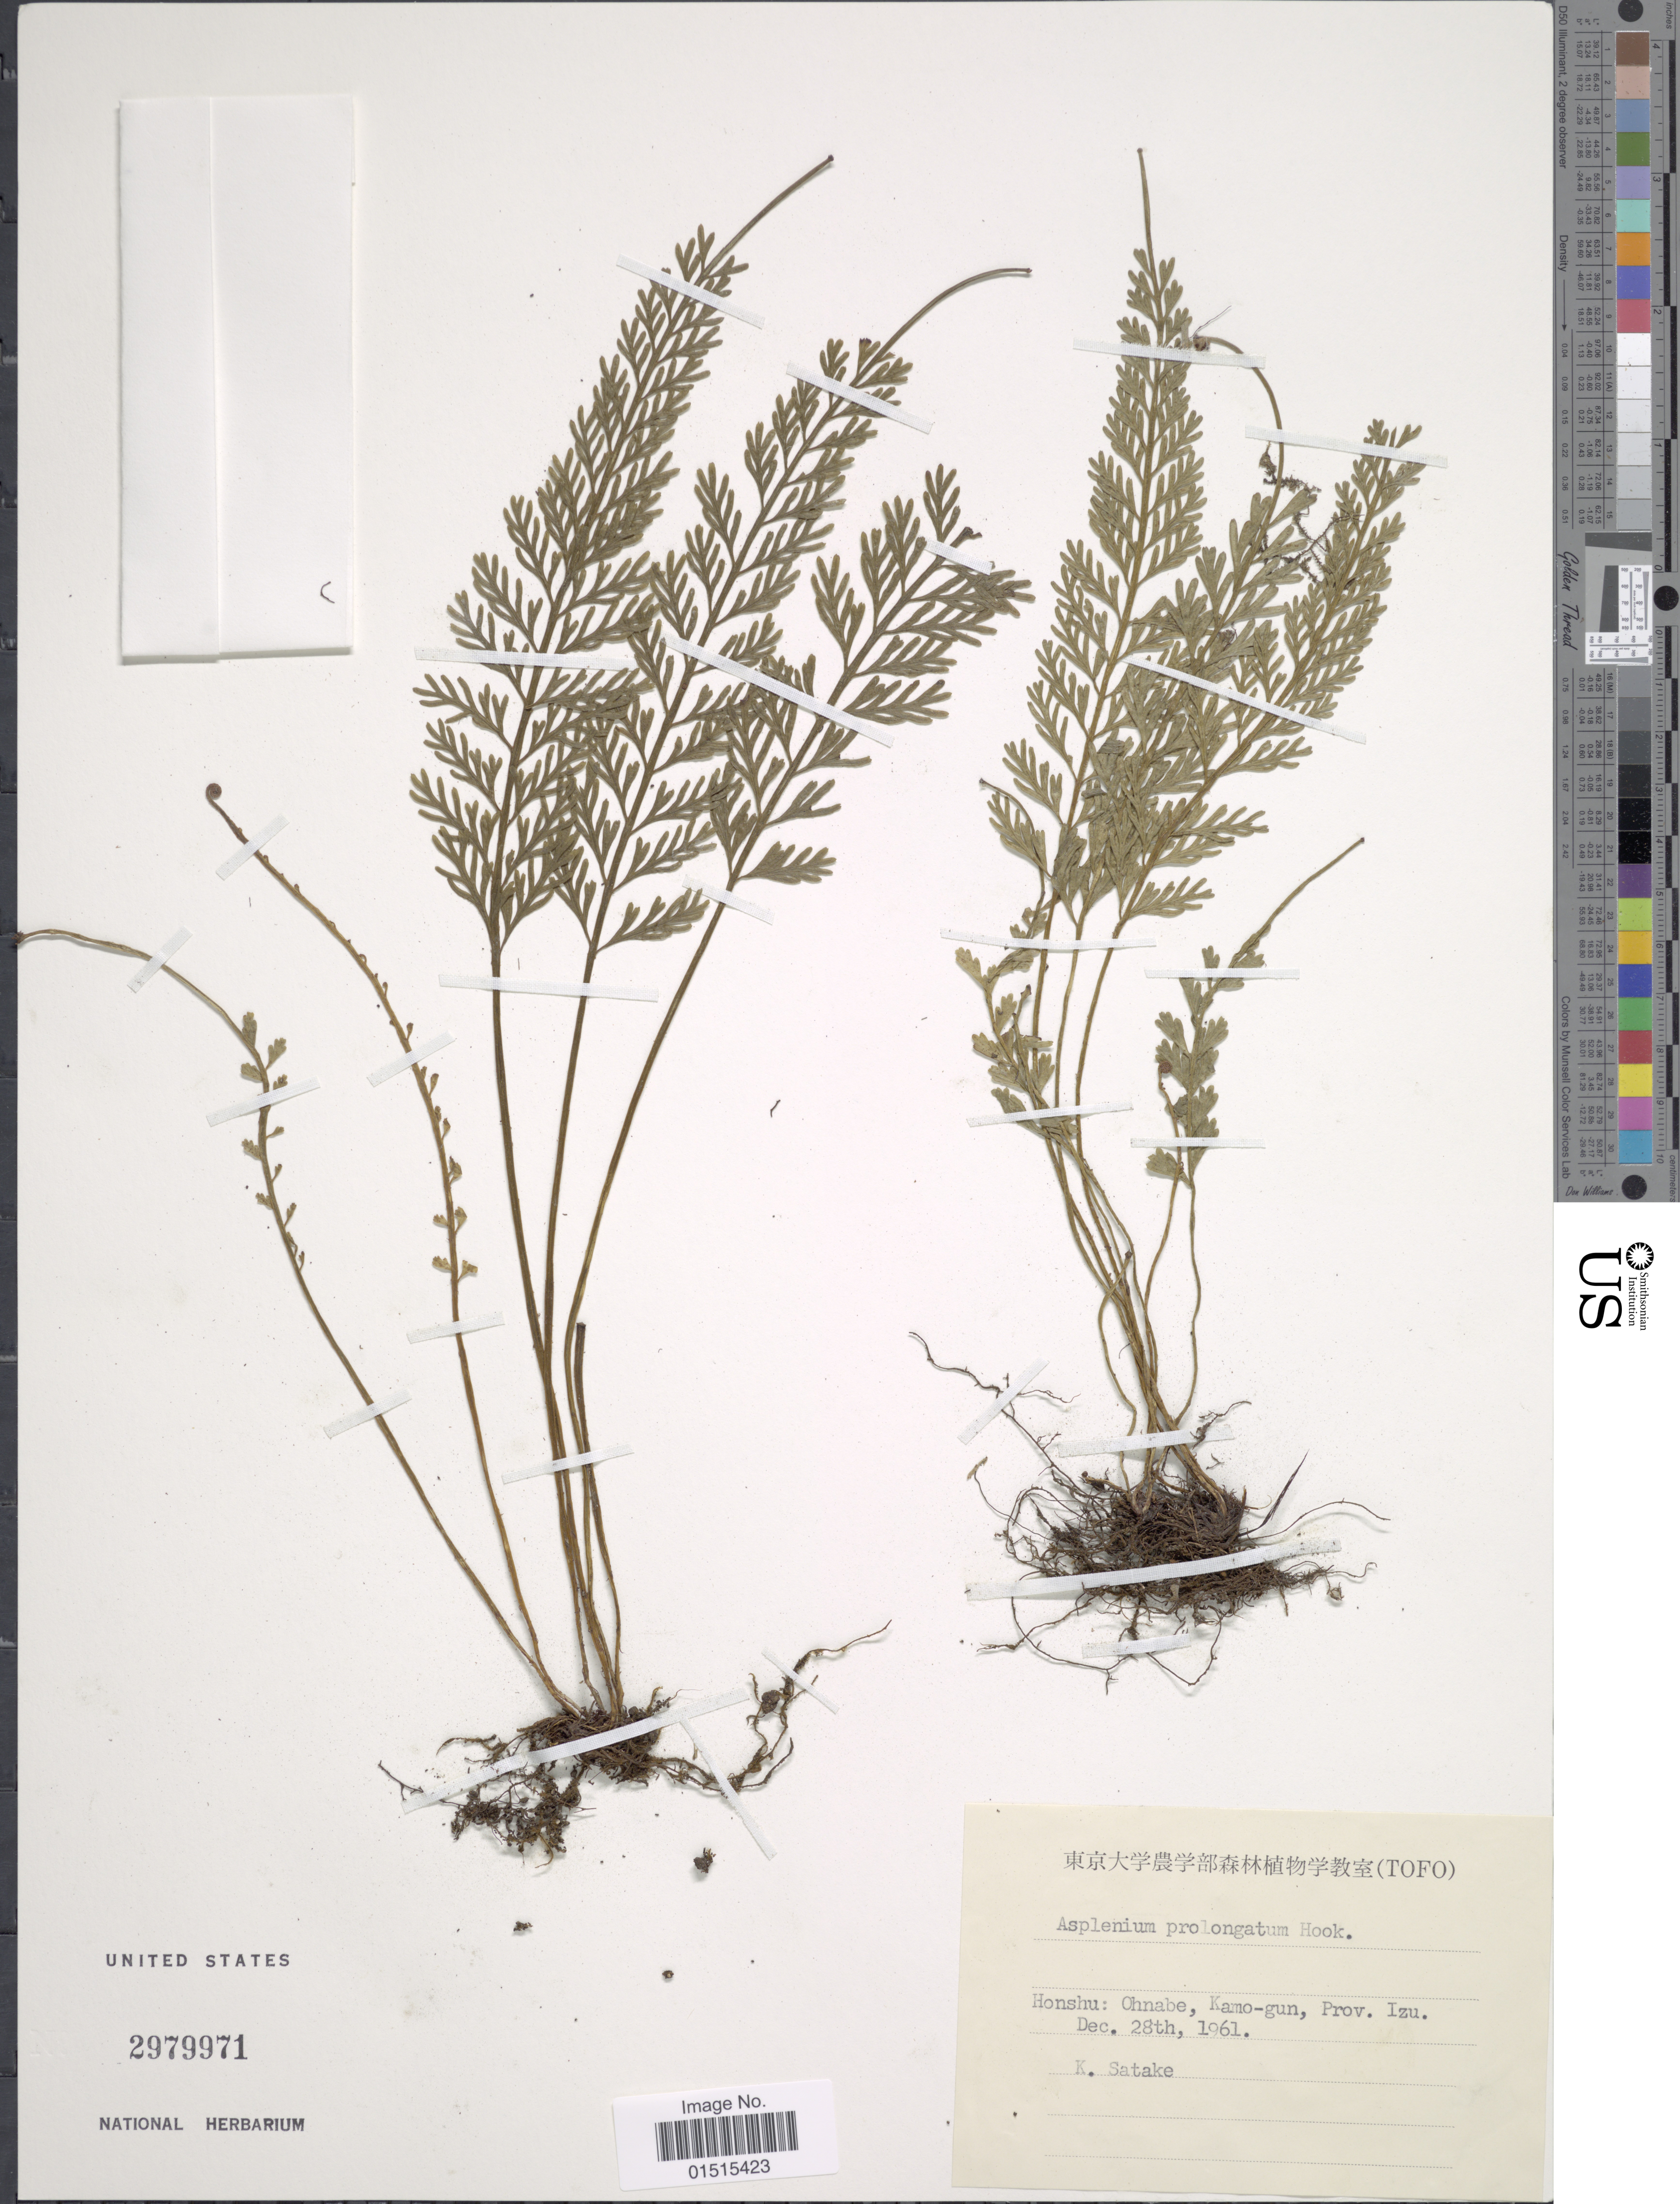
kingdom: Plantae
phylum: Tracheophyta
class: Polypodiopsida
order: Polypodiales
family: Aspleniaceae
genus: Asplenium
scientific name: Asplenium prolongatum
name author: Hook.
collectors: K. Satake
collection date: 1961-12-28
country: Japan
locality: Honshu: Ohnabe, Kamo-gun, Prov. Izu.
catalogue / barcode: US 2979971